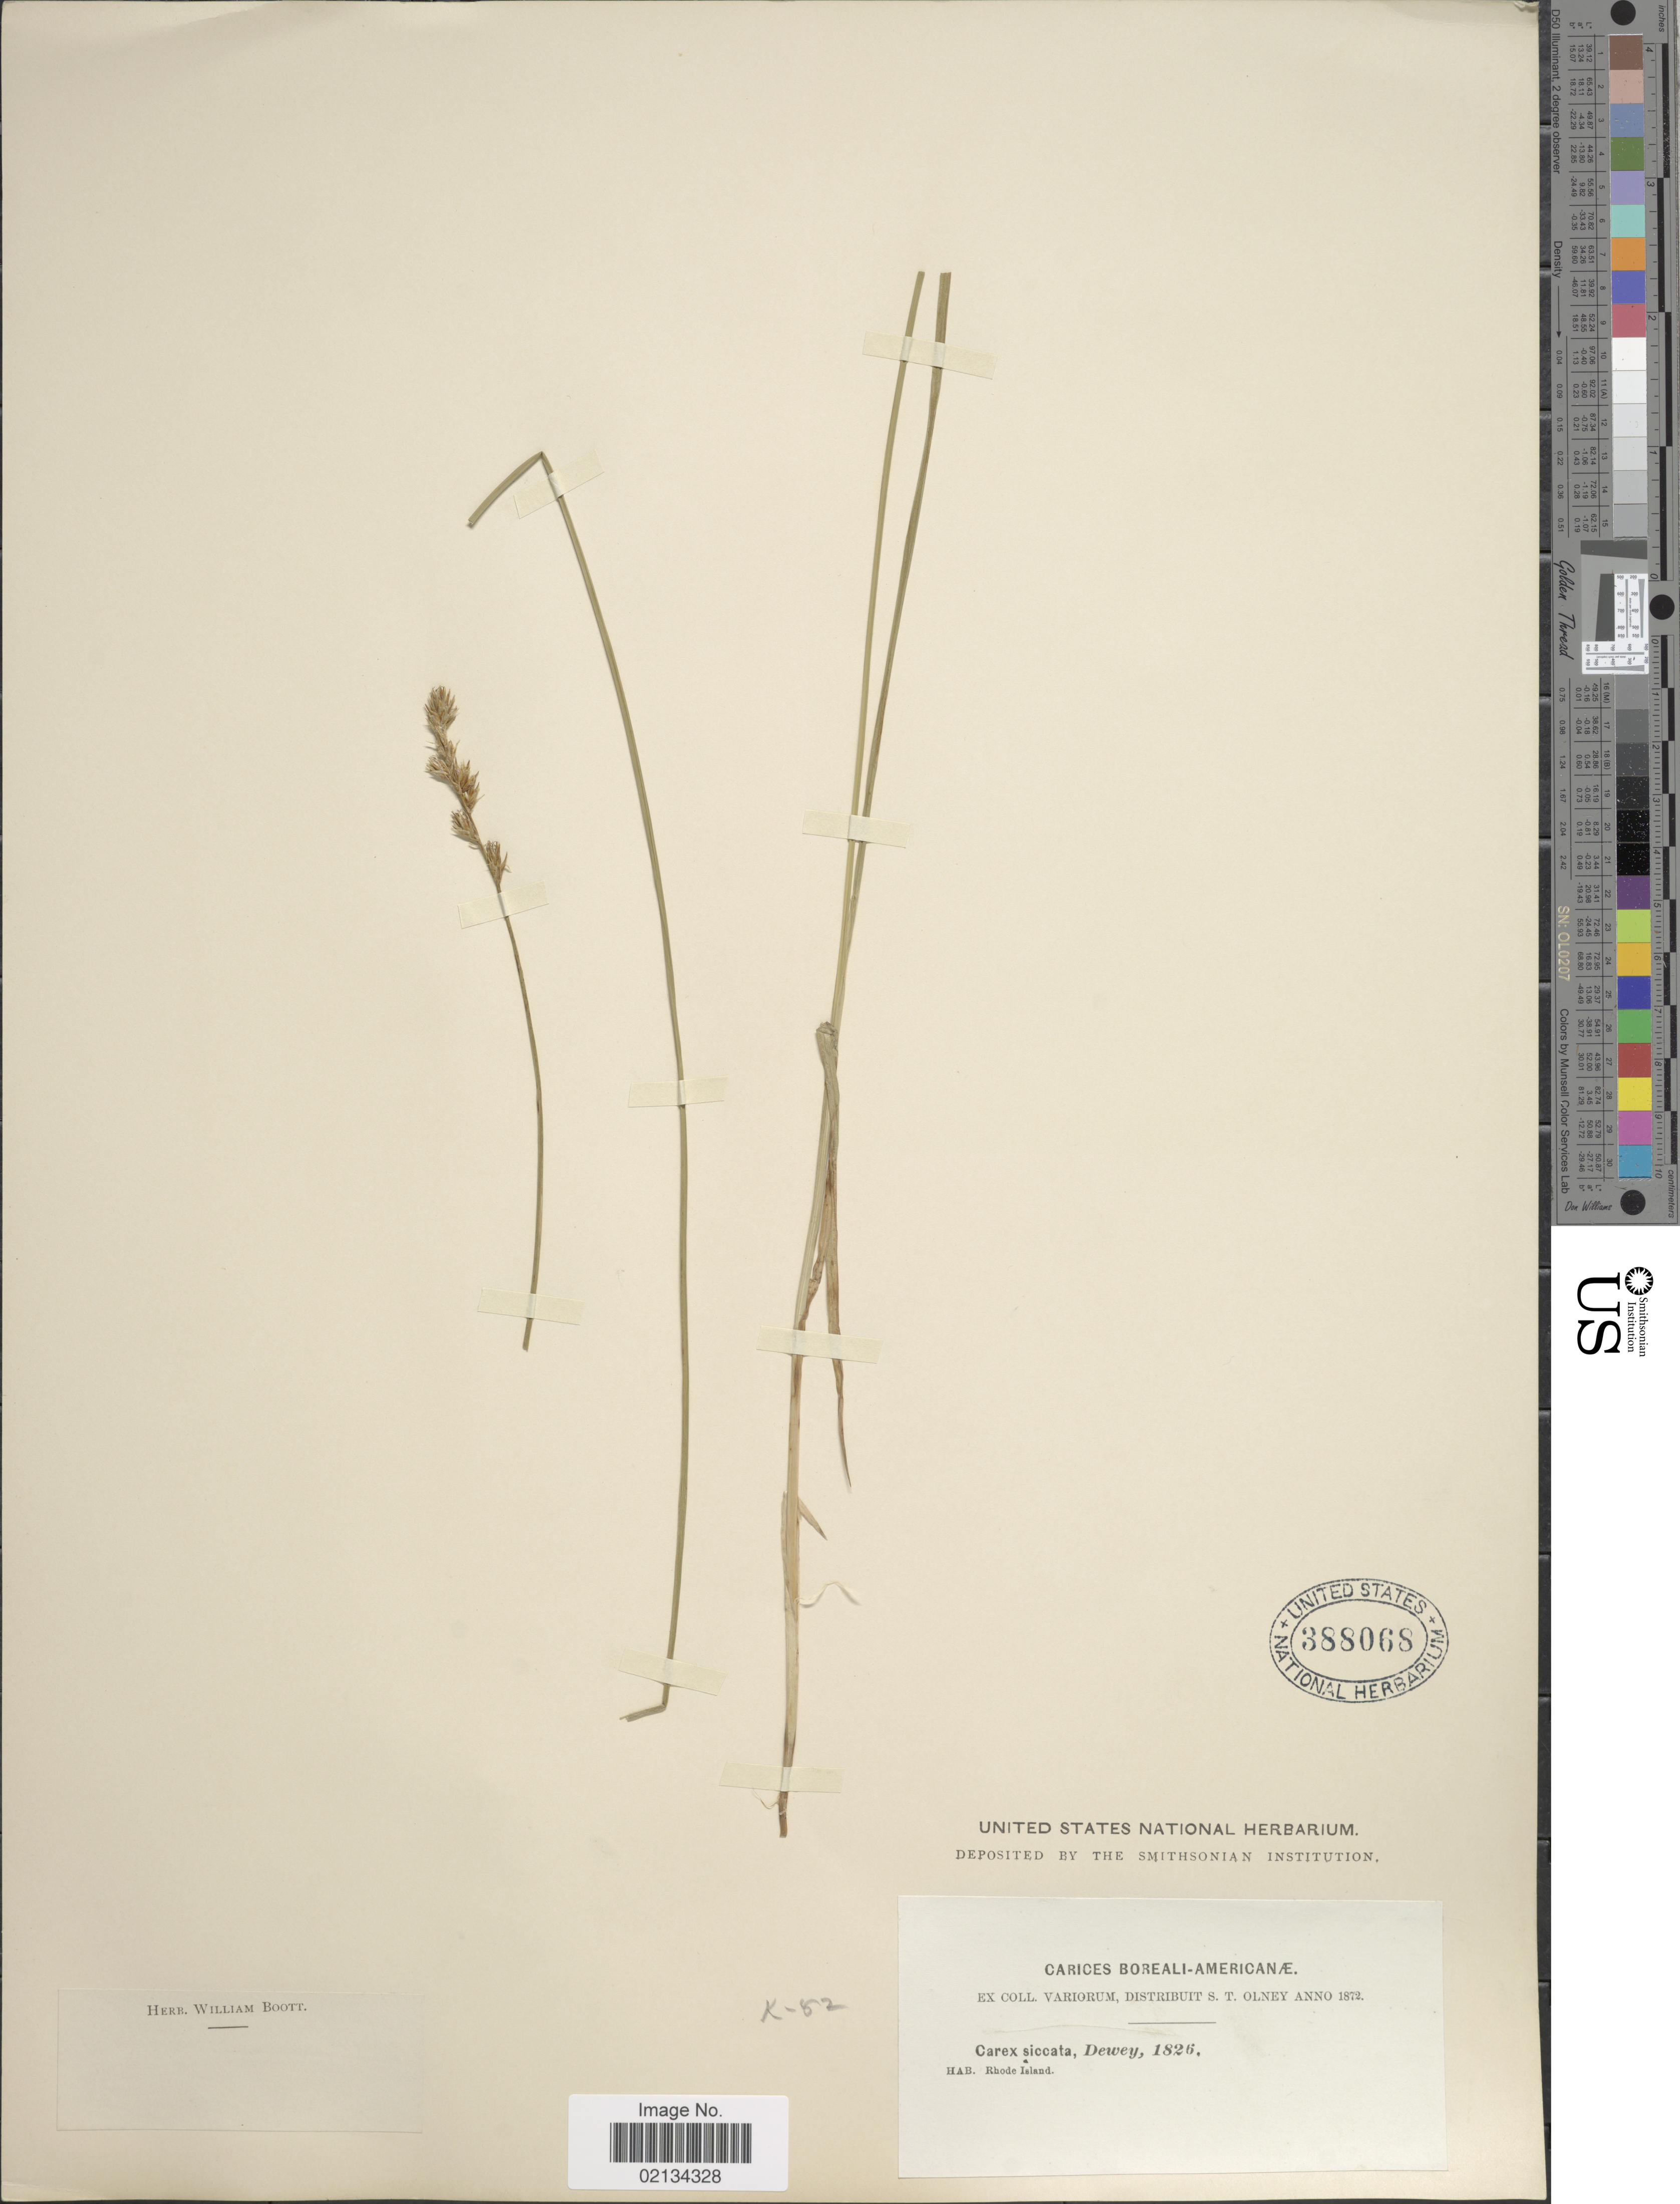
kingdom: Plantae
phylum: Tracheophyta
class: Liliopsida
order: Poales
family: Cyperaceae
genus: Carex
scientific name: Carex siccata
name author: Dewey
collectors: S. Olney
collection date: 1872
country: United States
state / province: Rhode Island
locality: Carices Boreali-Americanae.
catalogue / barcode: US 388068